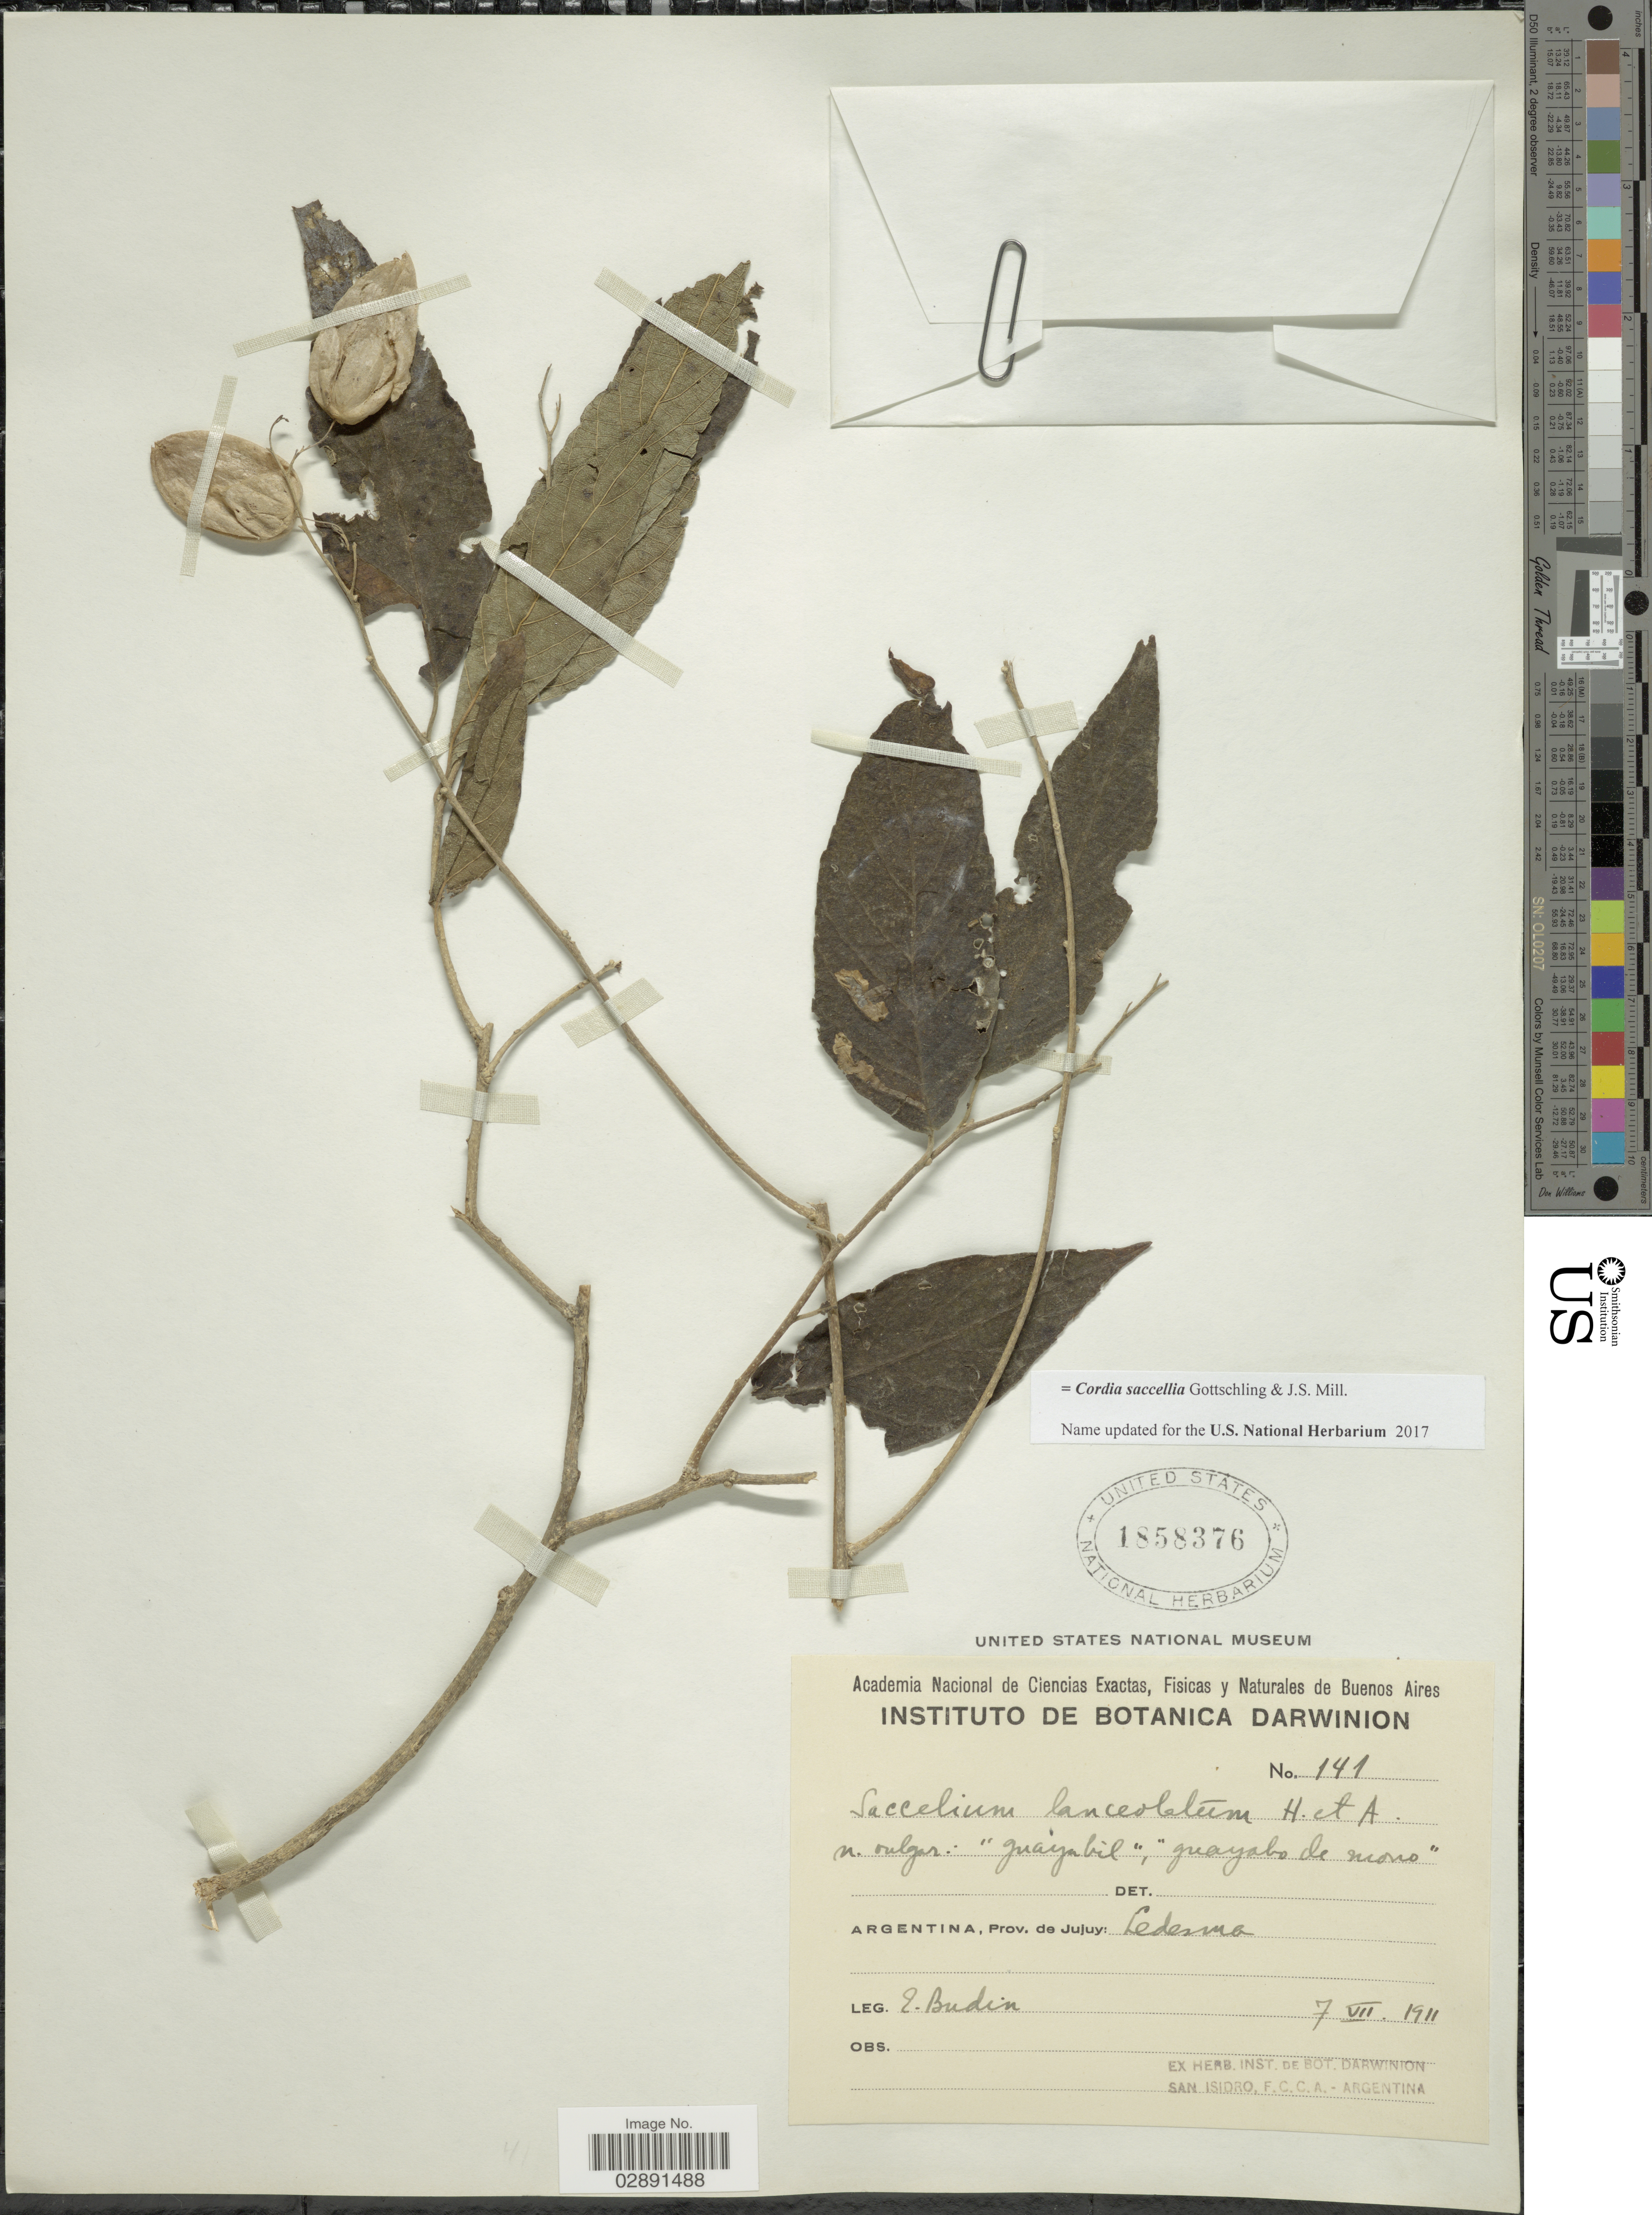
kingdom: Plantae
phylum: Tracheophyta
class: Magnoliopsida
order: Boraginales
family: Cordiaceae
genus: Cordia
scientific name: Cordia saccellia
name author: Gottschling & J.S. Mill.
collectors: E. Budin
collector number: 141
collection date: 1911-07-07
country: Argentina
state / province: Jujuy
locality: Ledesma.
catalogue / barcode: US 1858376